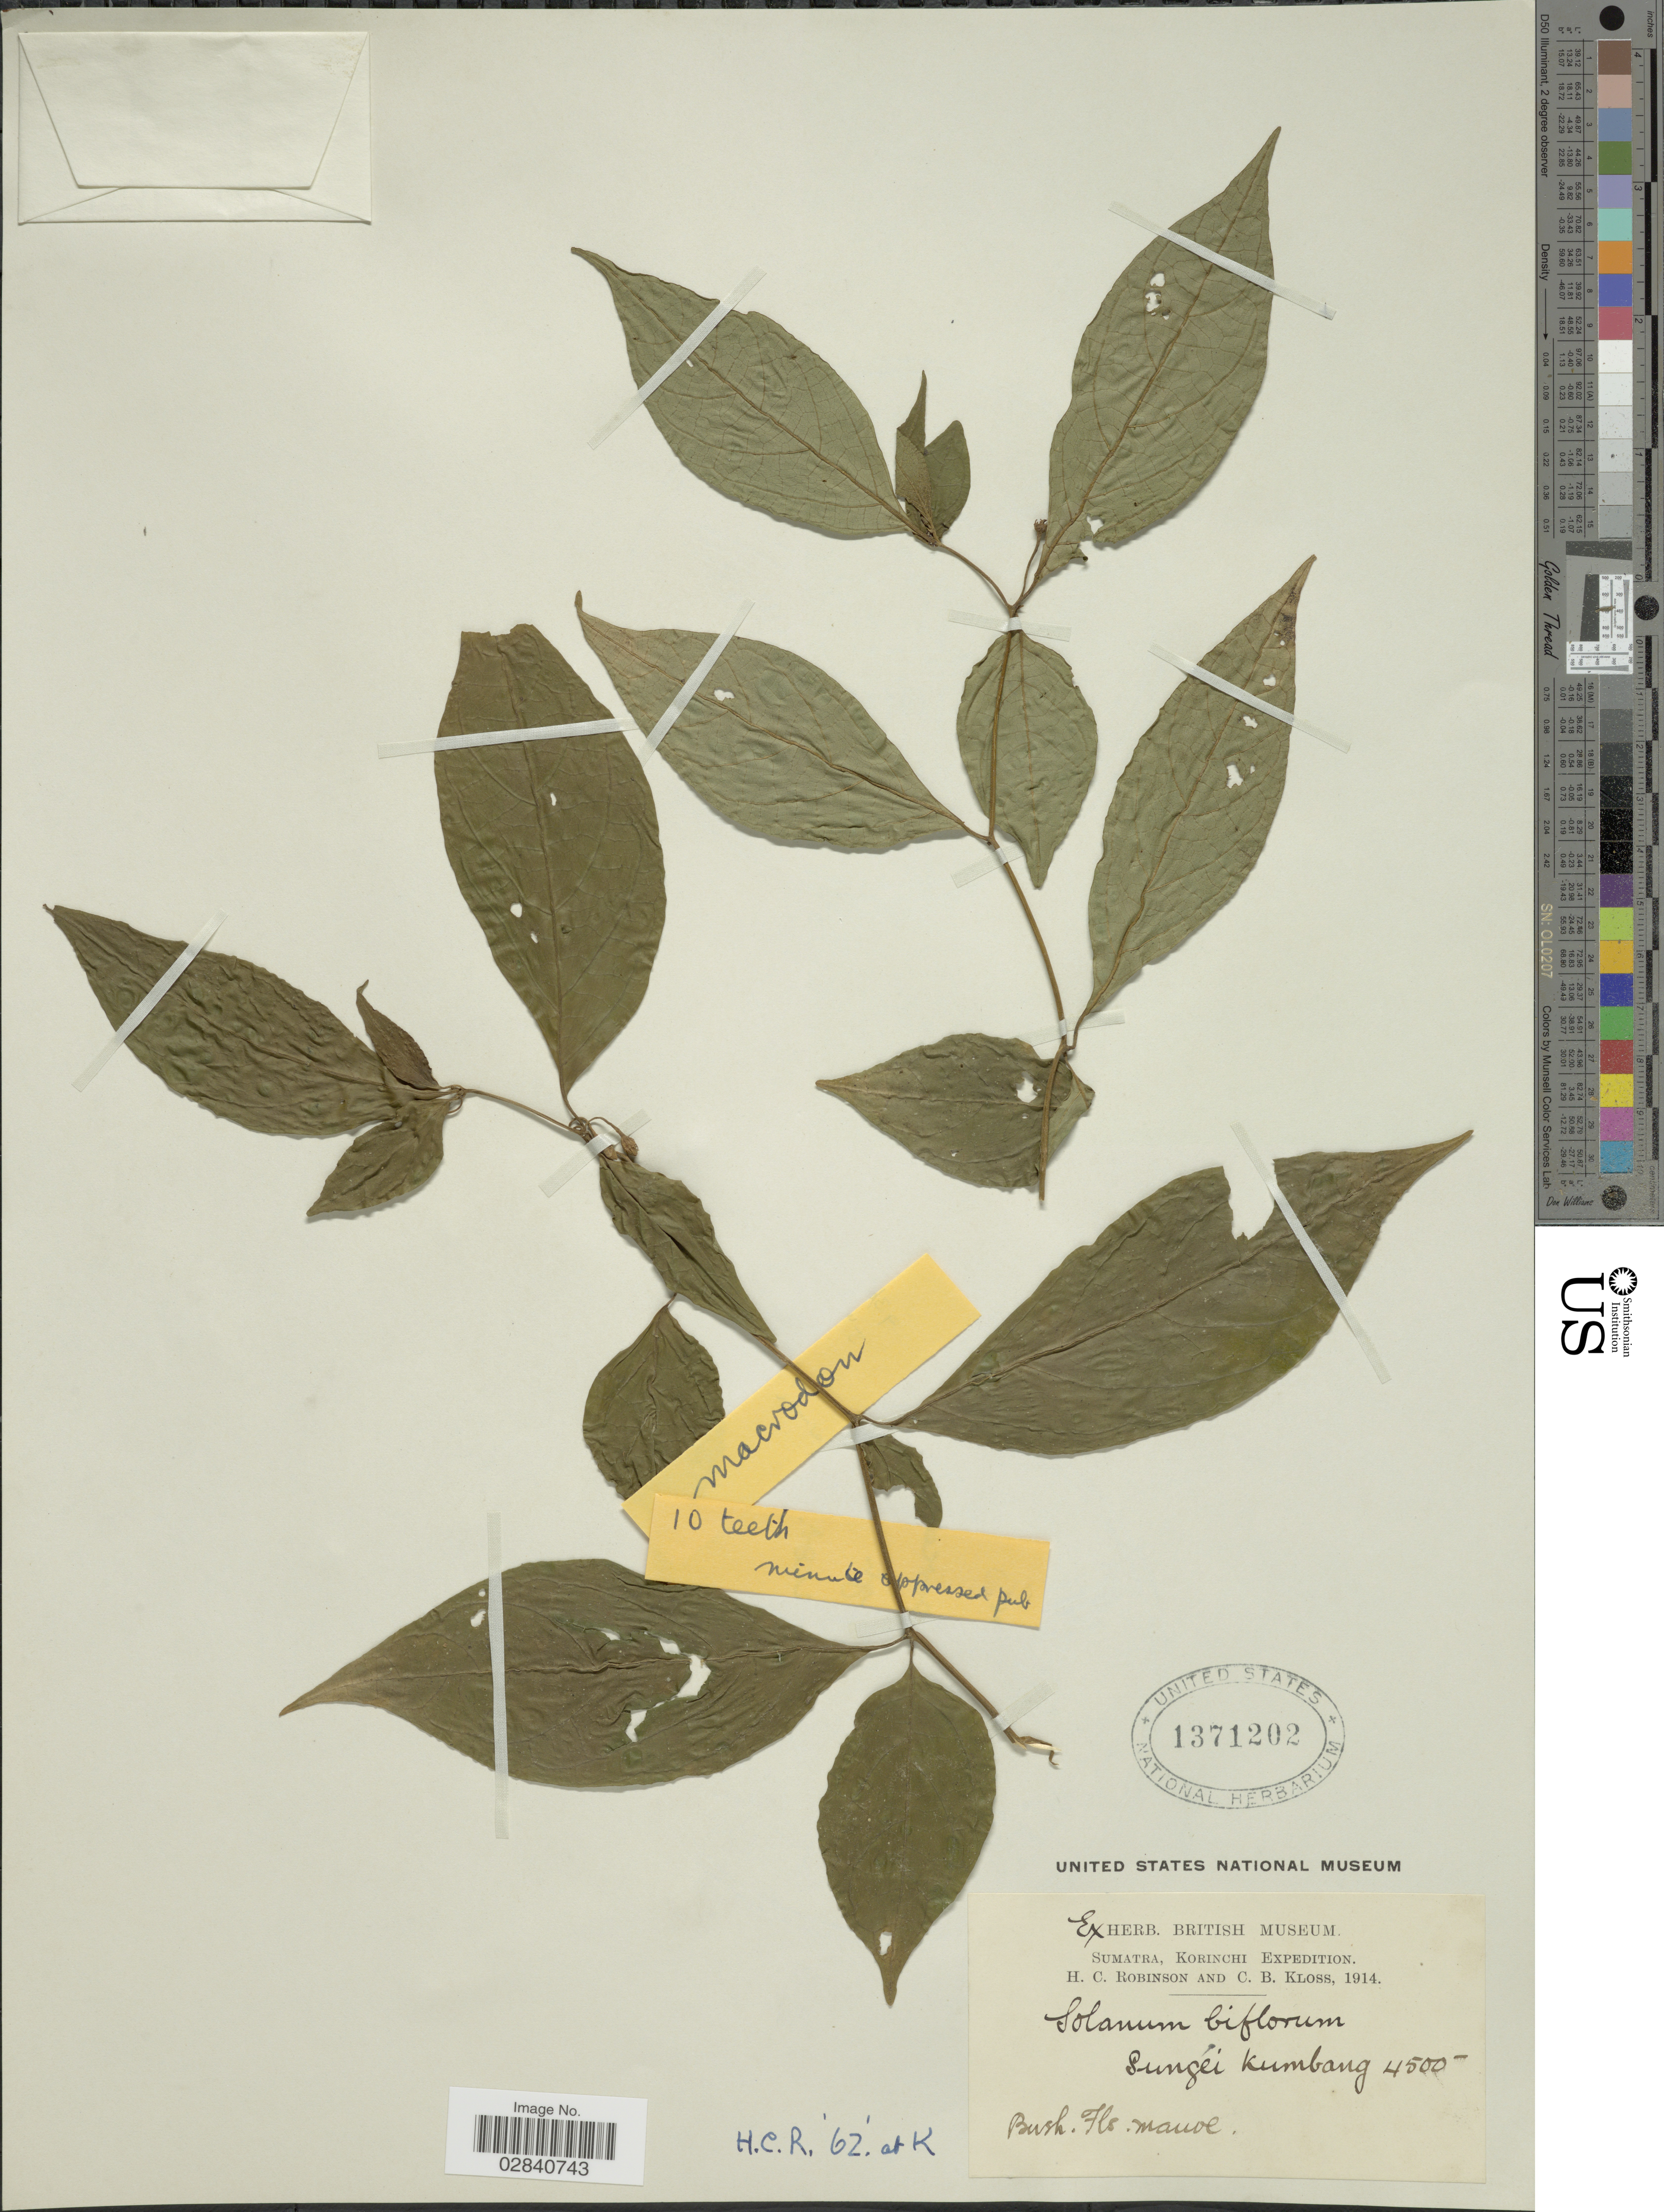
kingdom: Plantae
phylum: Tracheophyta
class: Magnoliopsida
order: Solanales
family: Solanaceae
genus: Lycianthes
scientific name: Lycianthes schizocalyx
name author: (Merr.) Bitter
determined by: Knapp, S. D.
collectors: H. C. Robinson & C. Kloss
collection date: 1914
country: Indonesia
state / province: Sumatra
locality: Sungei Kumbang.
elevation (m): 1372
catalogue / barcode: US 1371202